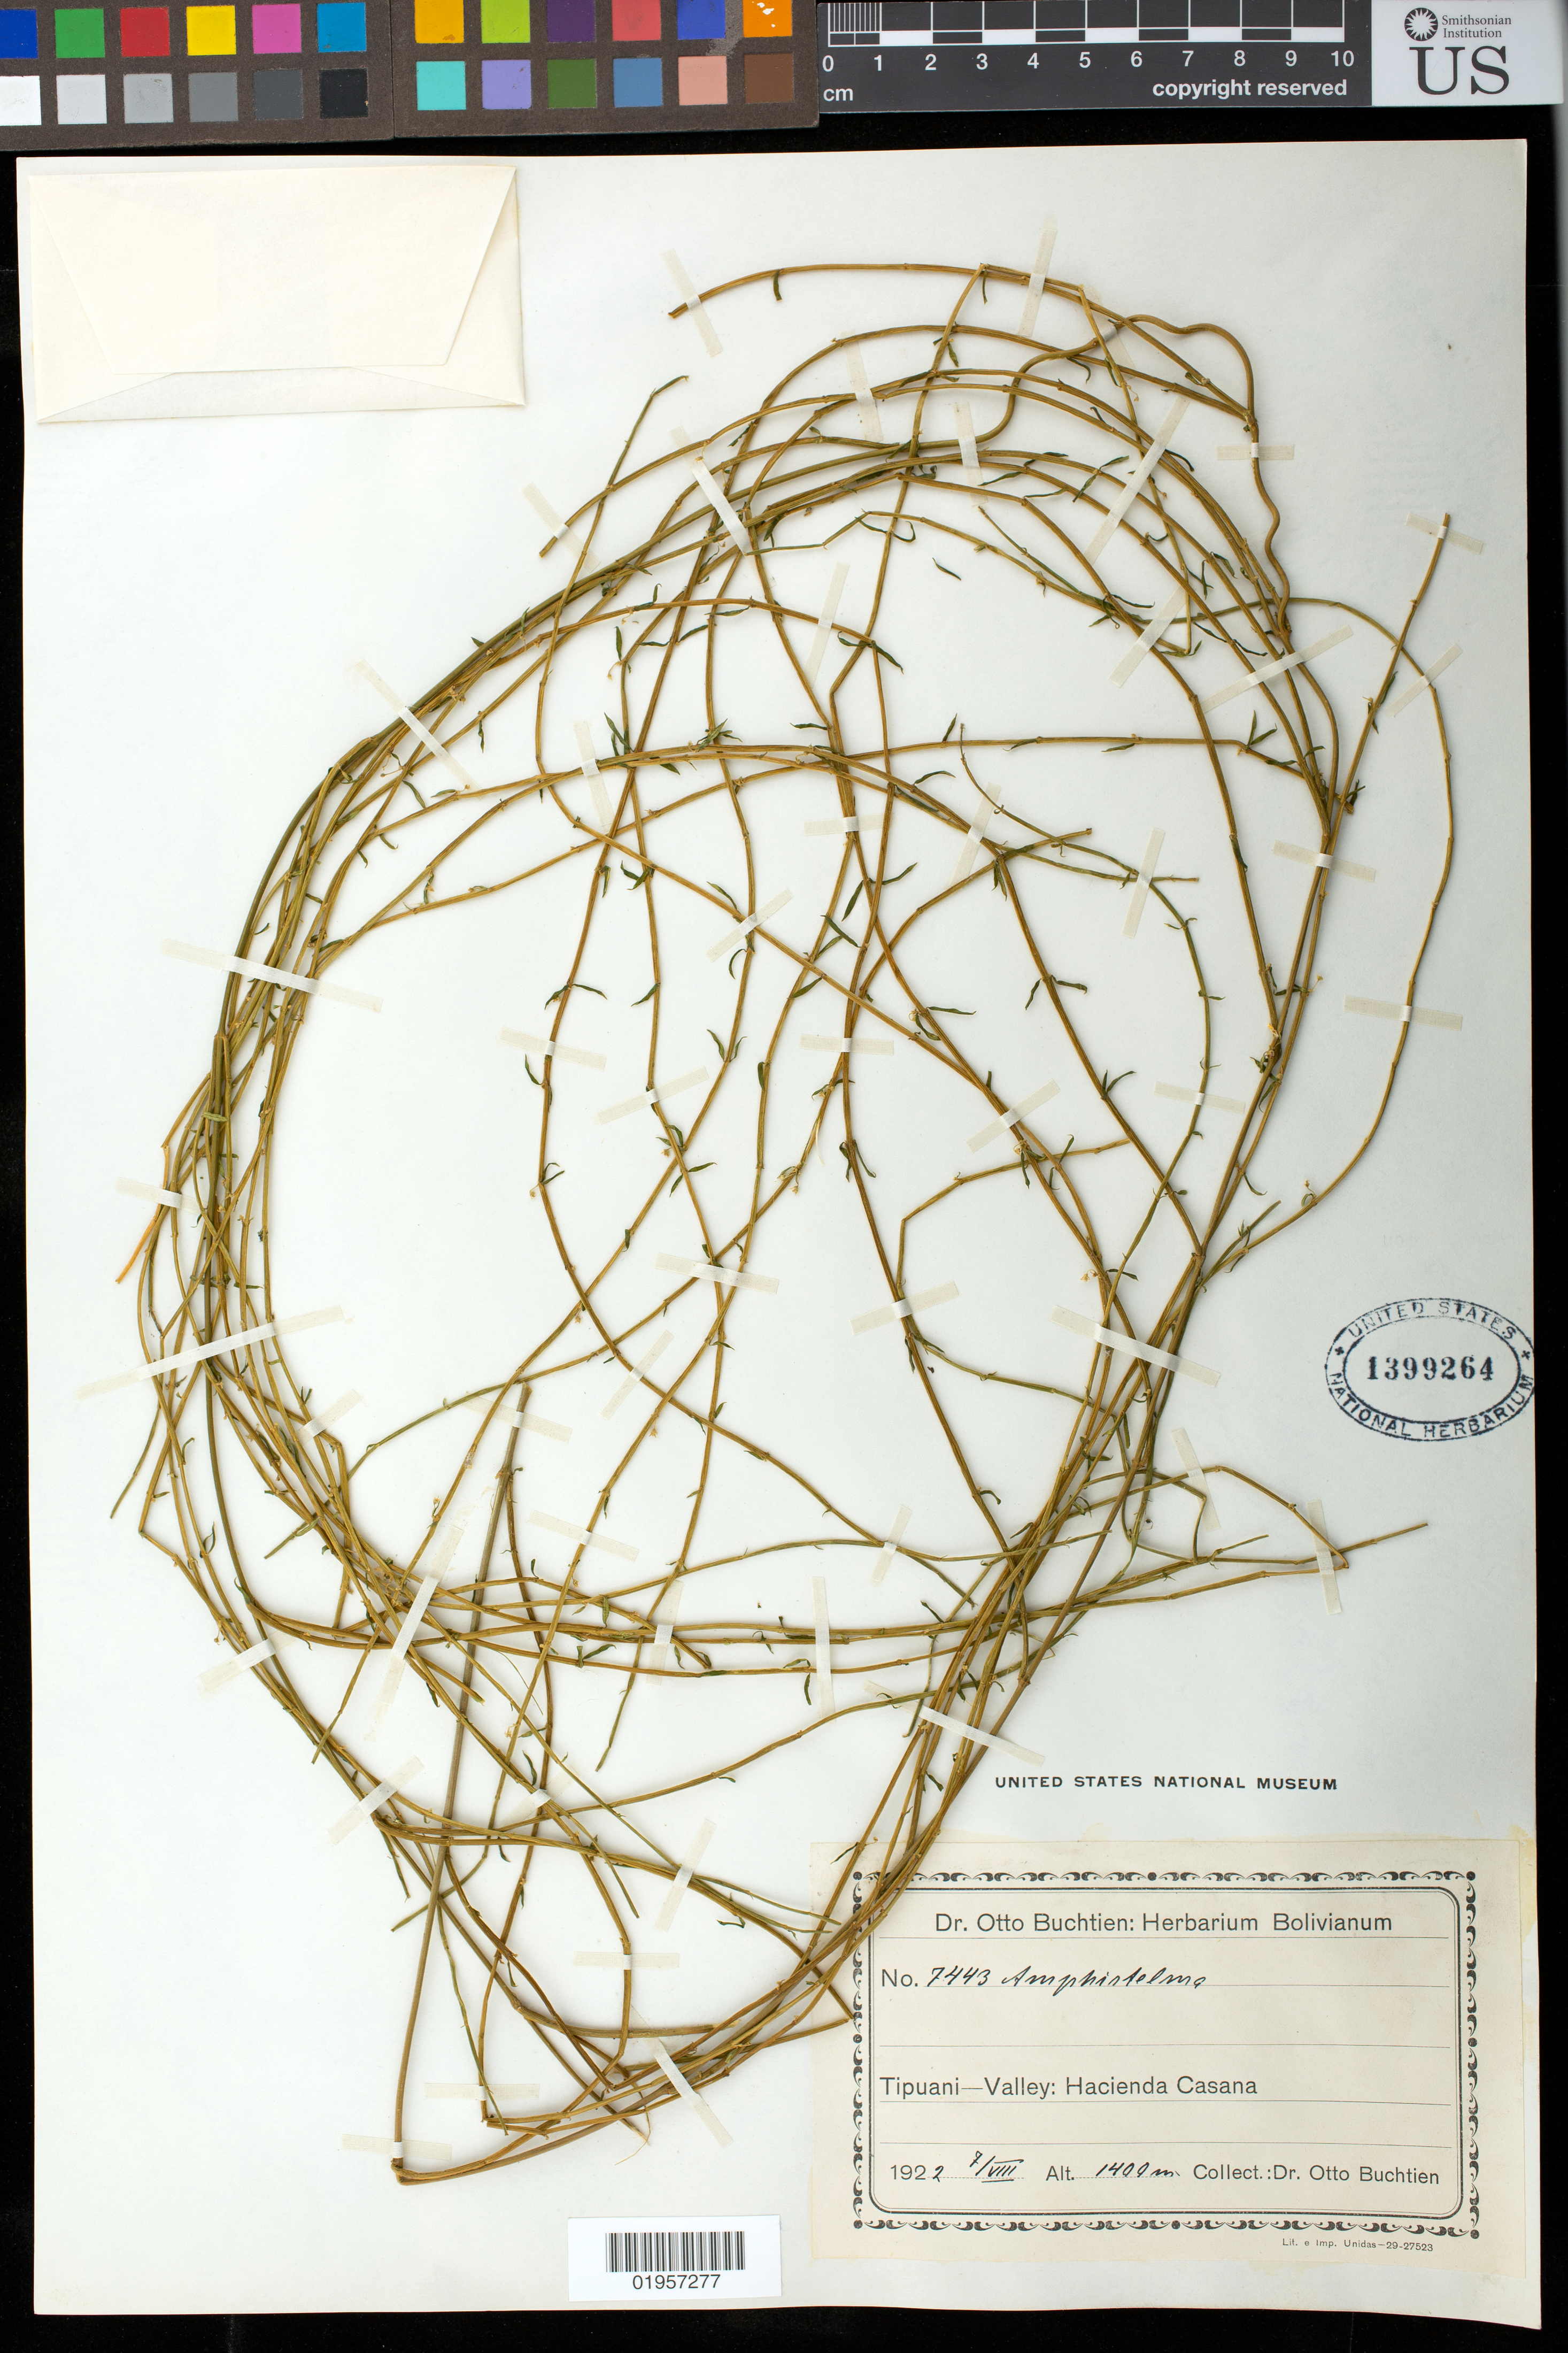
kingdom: Plantae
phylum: Tracheophyta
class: Magnoliopsida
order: Gentianales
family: Apocynaceae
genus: Amphistelma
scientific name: Amphistelma sp.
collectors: O. Buchtien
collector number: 7443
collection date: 1922-08-07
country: Bolivia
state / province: La Paz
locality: Tipuani-Valley: Hacienda Casana.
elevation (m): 1400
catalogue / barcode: US 1399264